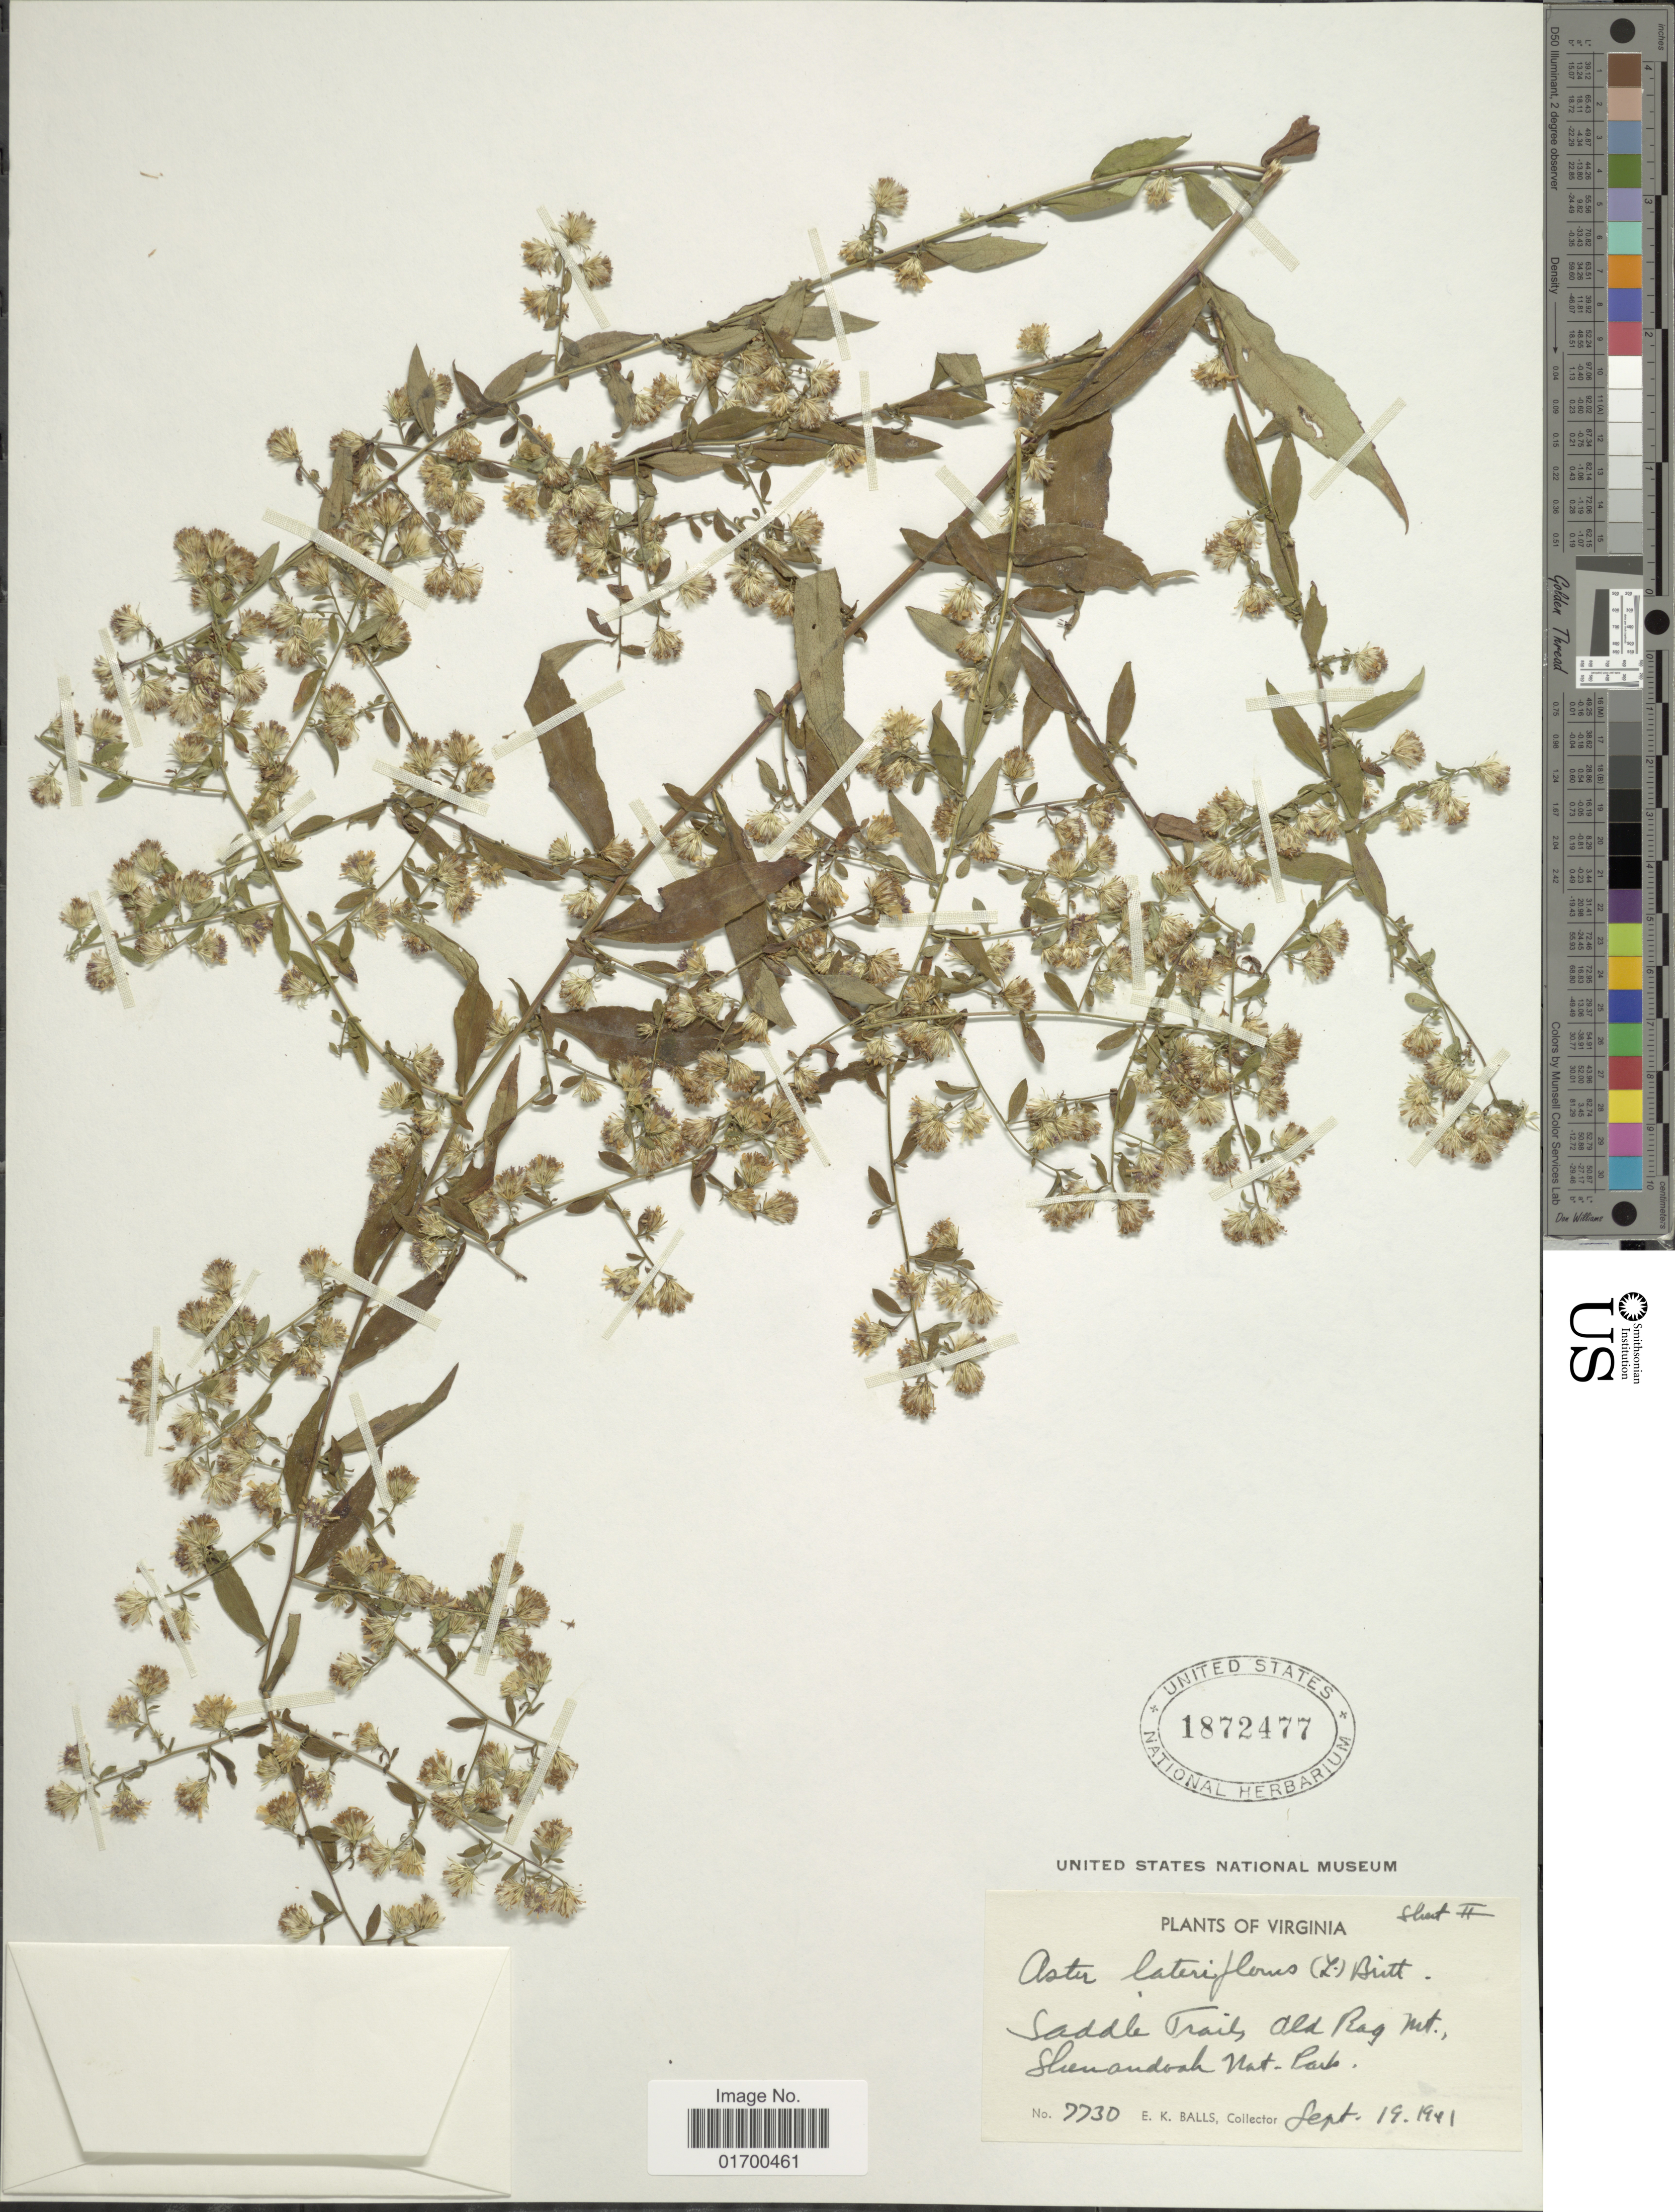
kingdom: Plantae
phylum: Tracheophyta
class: Magnoliopsida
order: Asterales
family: Asteraceae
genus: Symphyotrichum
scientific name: Symphyotrichum lateriflorum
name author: (L.) Á. Löve & D. Löve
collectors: E. K. Balls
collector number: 7730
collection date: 1941-09-19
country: United States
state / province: Virginia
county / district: Madison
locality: Saddle Trail, Old Bag mt., Shenandoah Nat. Park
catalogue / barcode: US 1872477